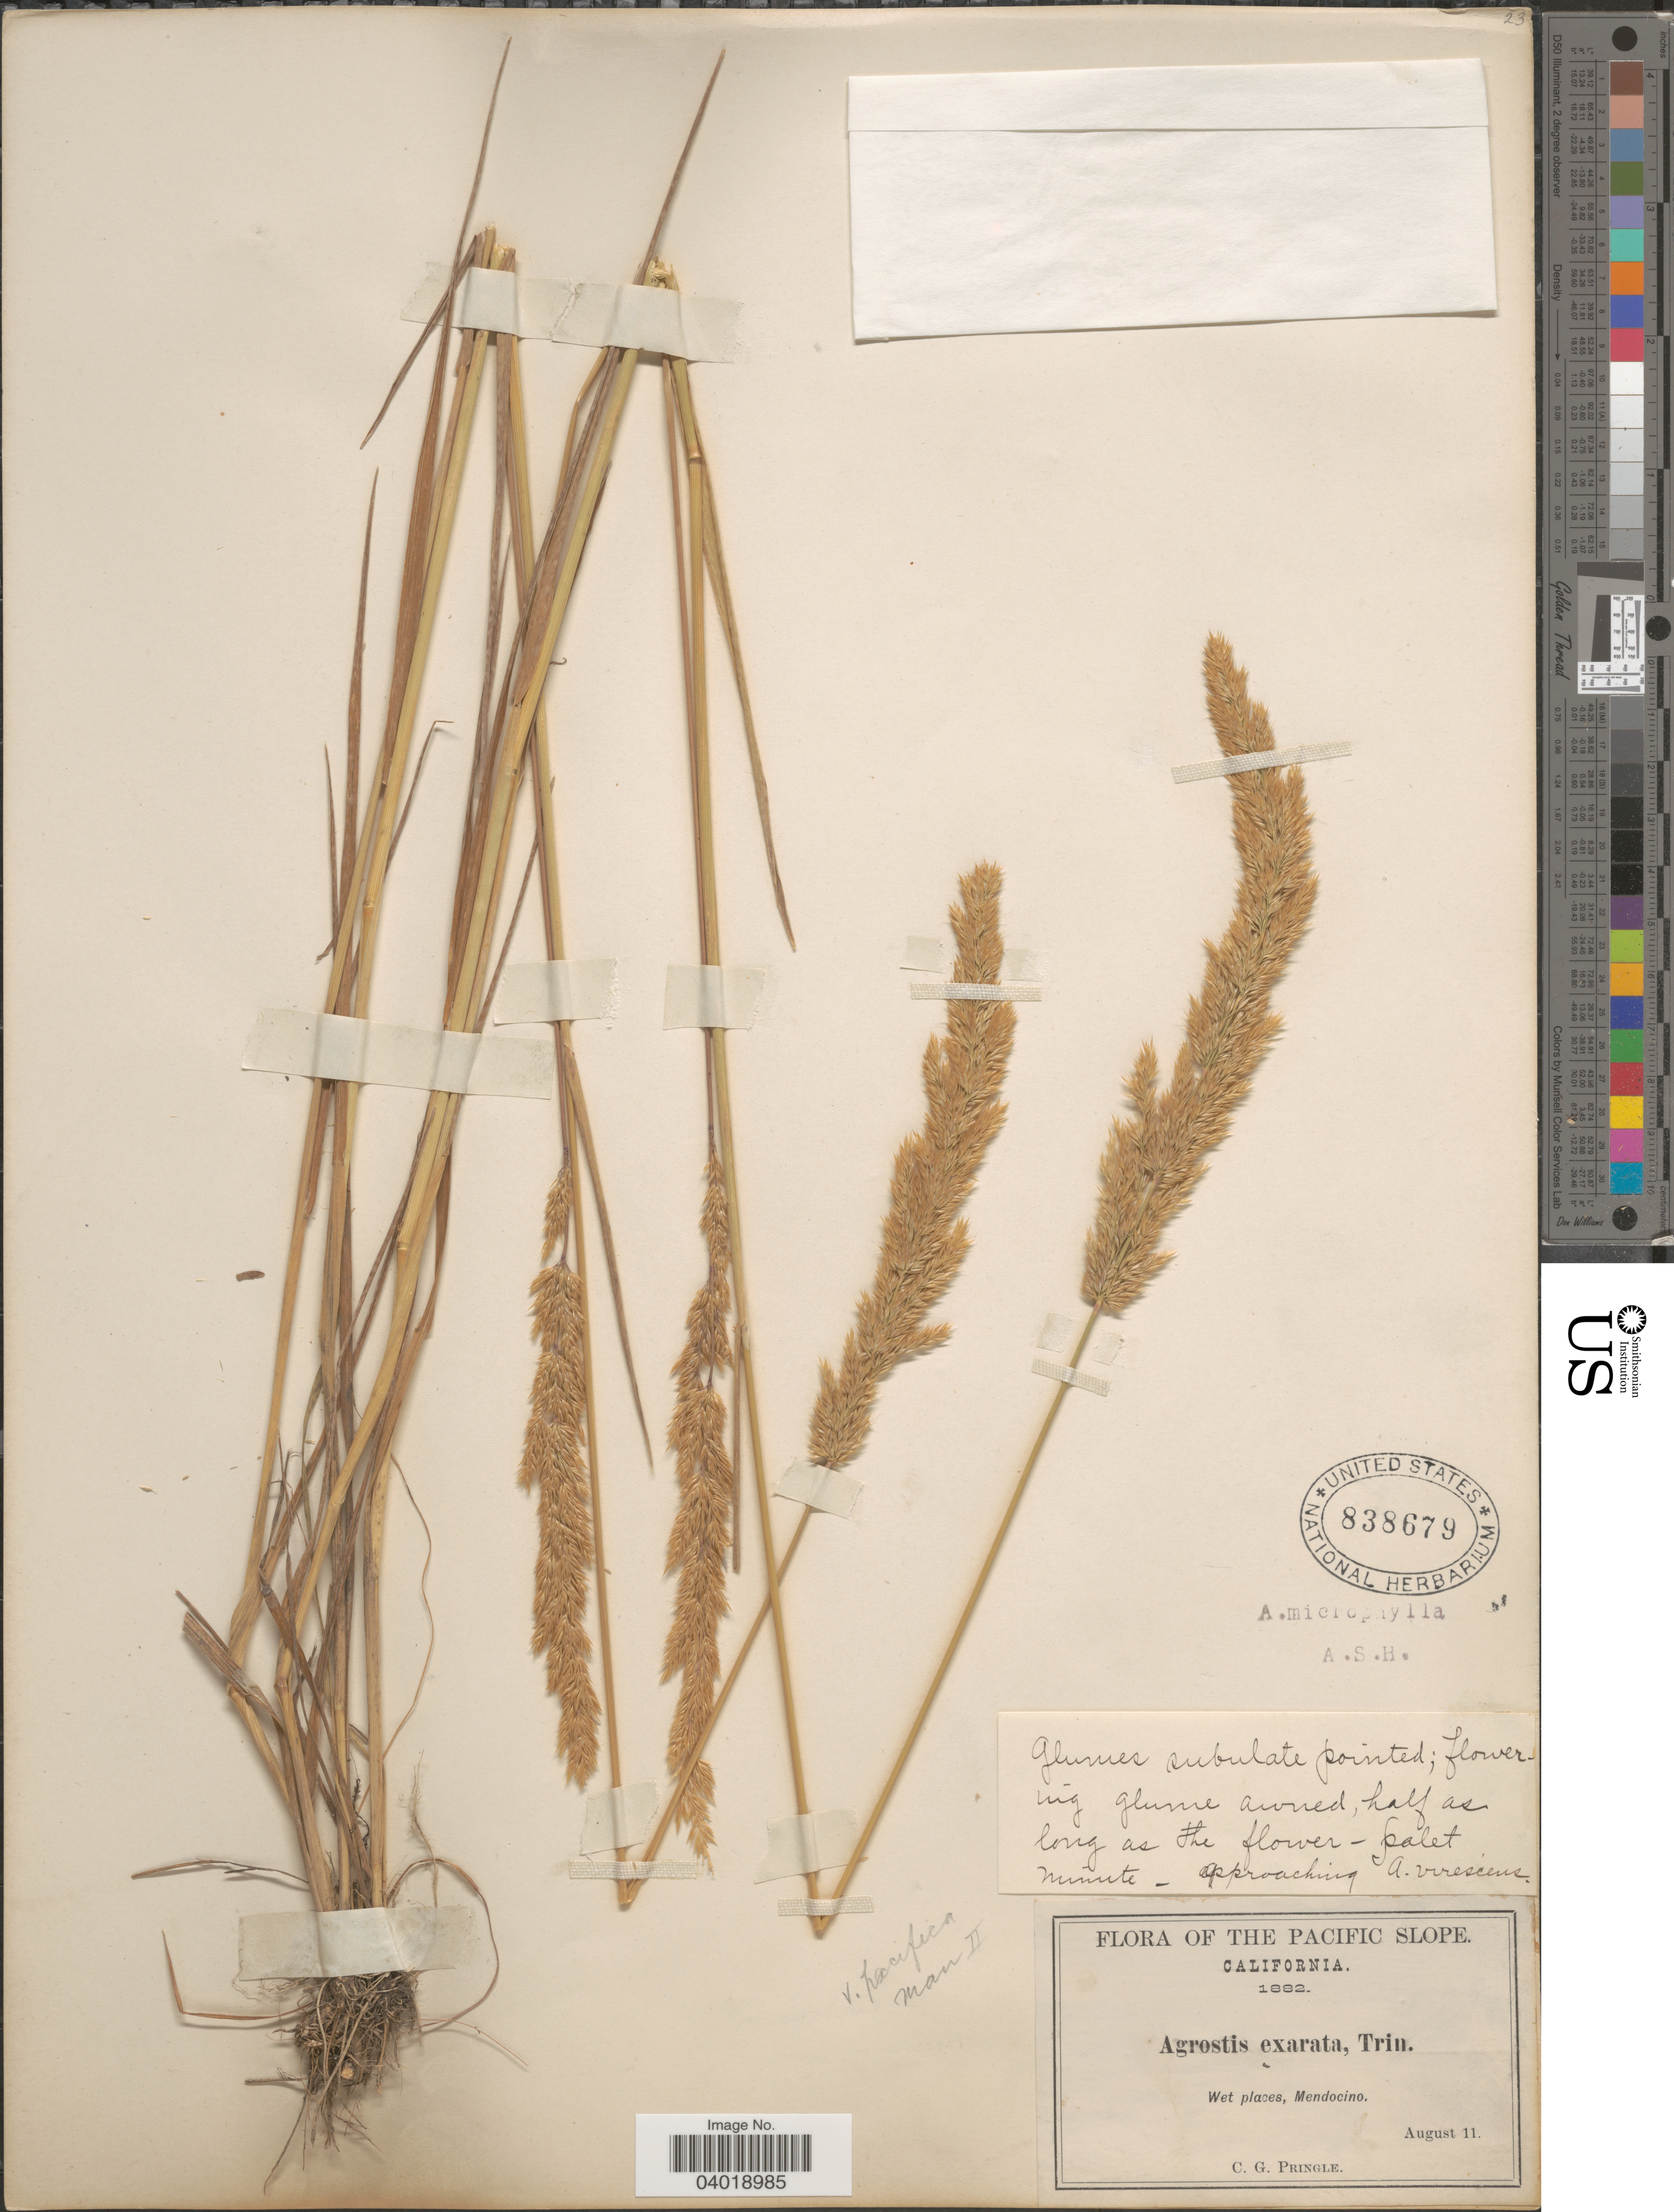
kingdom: Plantae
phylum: Tracheophyta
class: Liliopsida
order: Poales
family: Poaceae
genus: Agrostis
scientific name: Agrostis exarata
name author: Trin.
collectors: C. G. Pringle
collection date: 1882-08-11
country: United States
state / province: California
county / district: Mendocino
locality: The Pacific Slope. Mendocino.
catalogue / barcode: US 838679